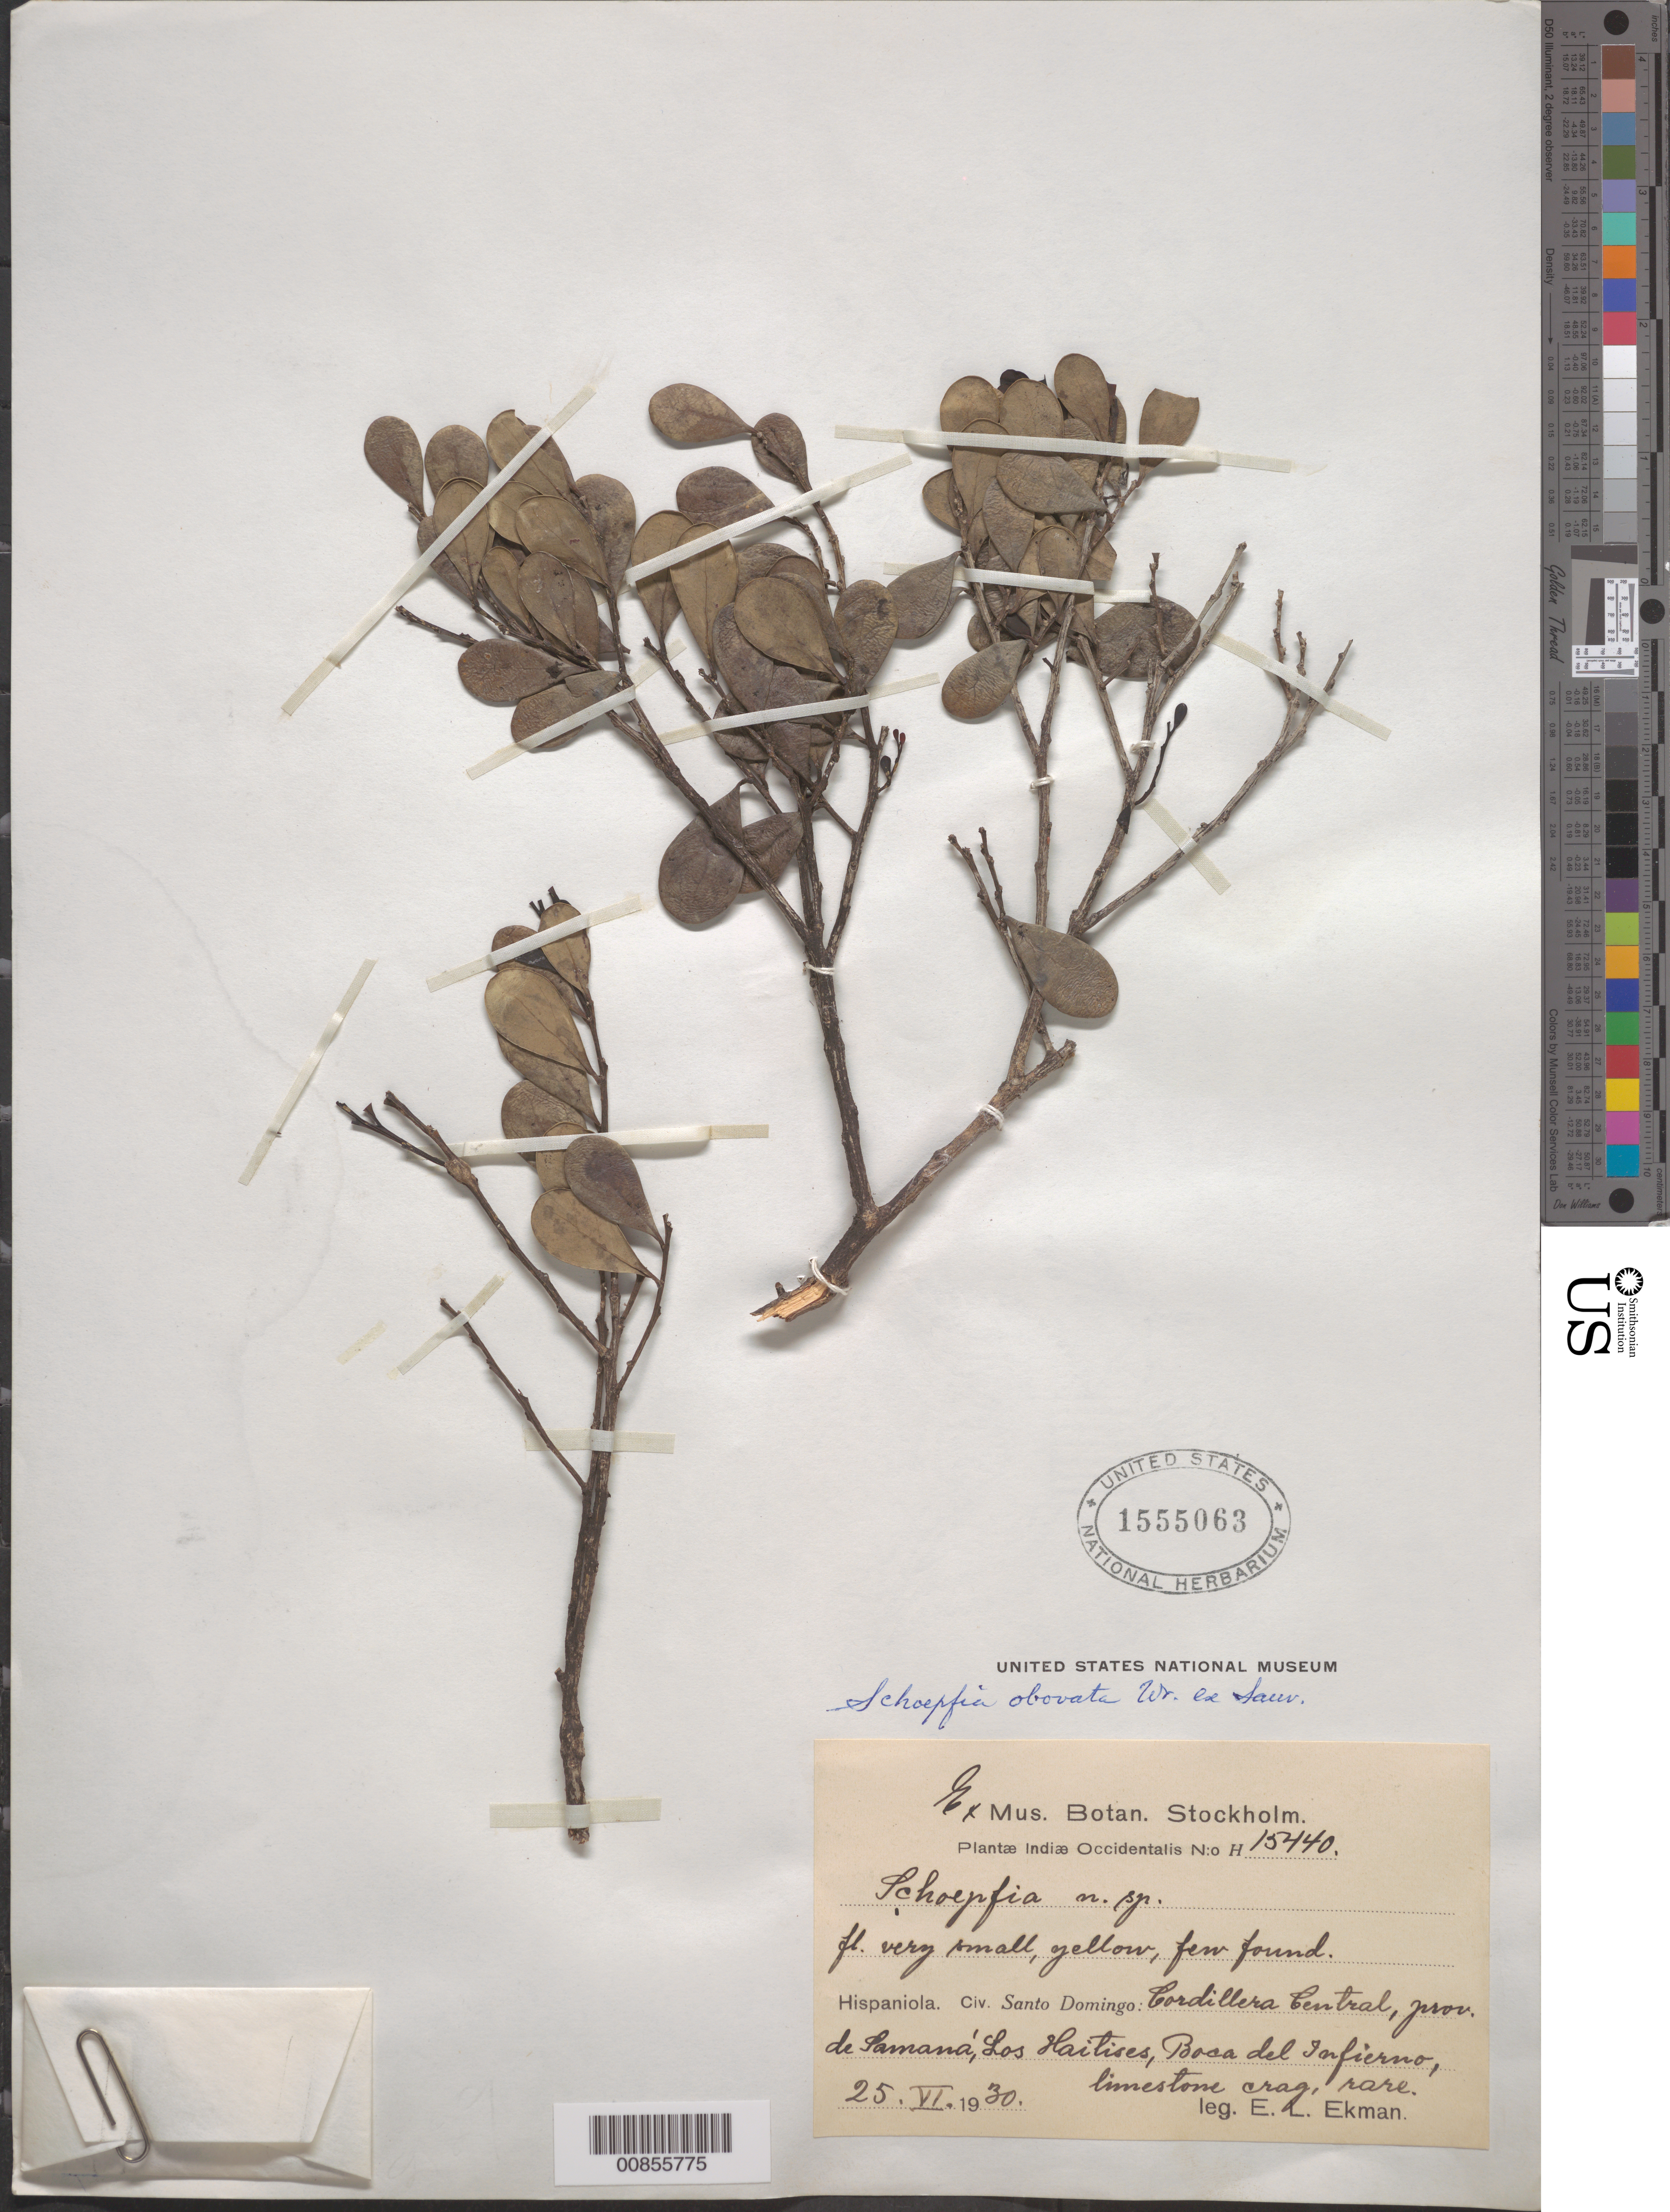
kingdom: Plantae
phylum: Tracheophyta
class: Magnoliopsida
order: Santalales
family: Schoepfiaceae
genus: Schoepfia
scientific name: Schoepfia obovata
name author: C. Wright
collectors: E. L. Ekman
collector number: H 15440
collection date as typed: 25 Jun 1930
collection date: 1930-06-25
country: Dominican Republic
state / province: Samana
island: Hispaniola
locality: Cordillera Central, Los Haitises, Boca del Infierno.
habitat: Limestone crag.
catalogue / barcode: US 1555063